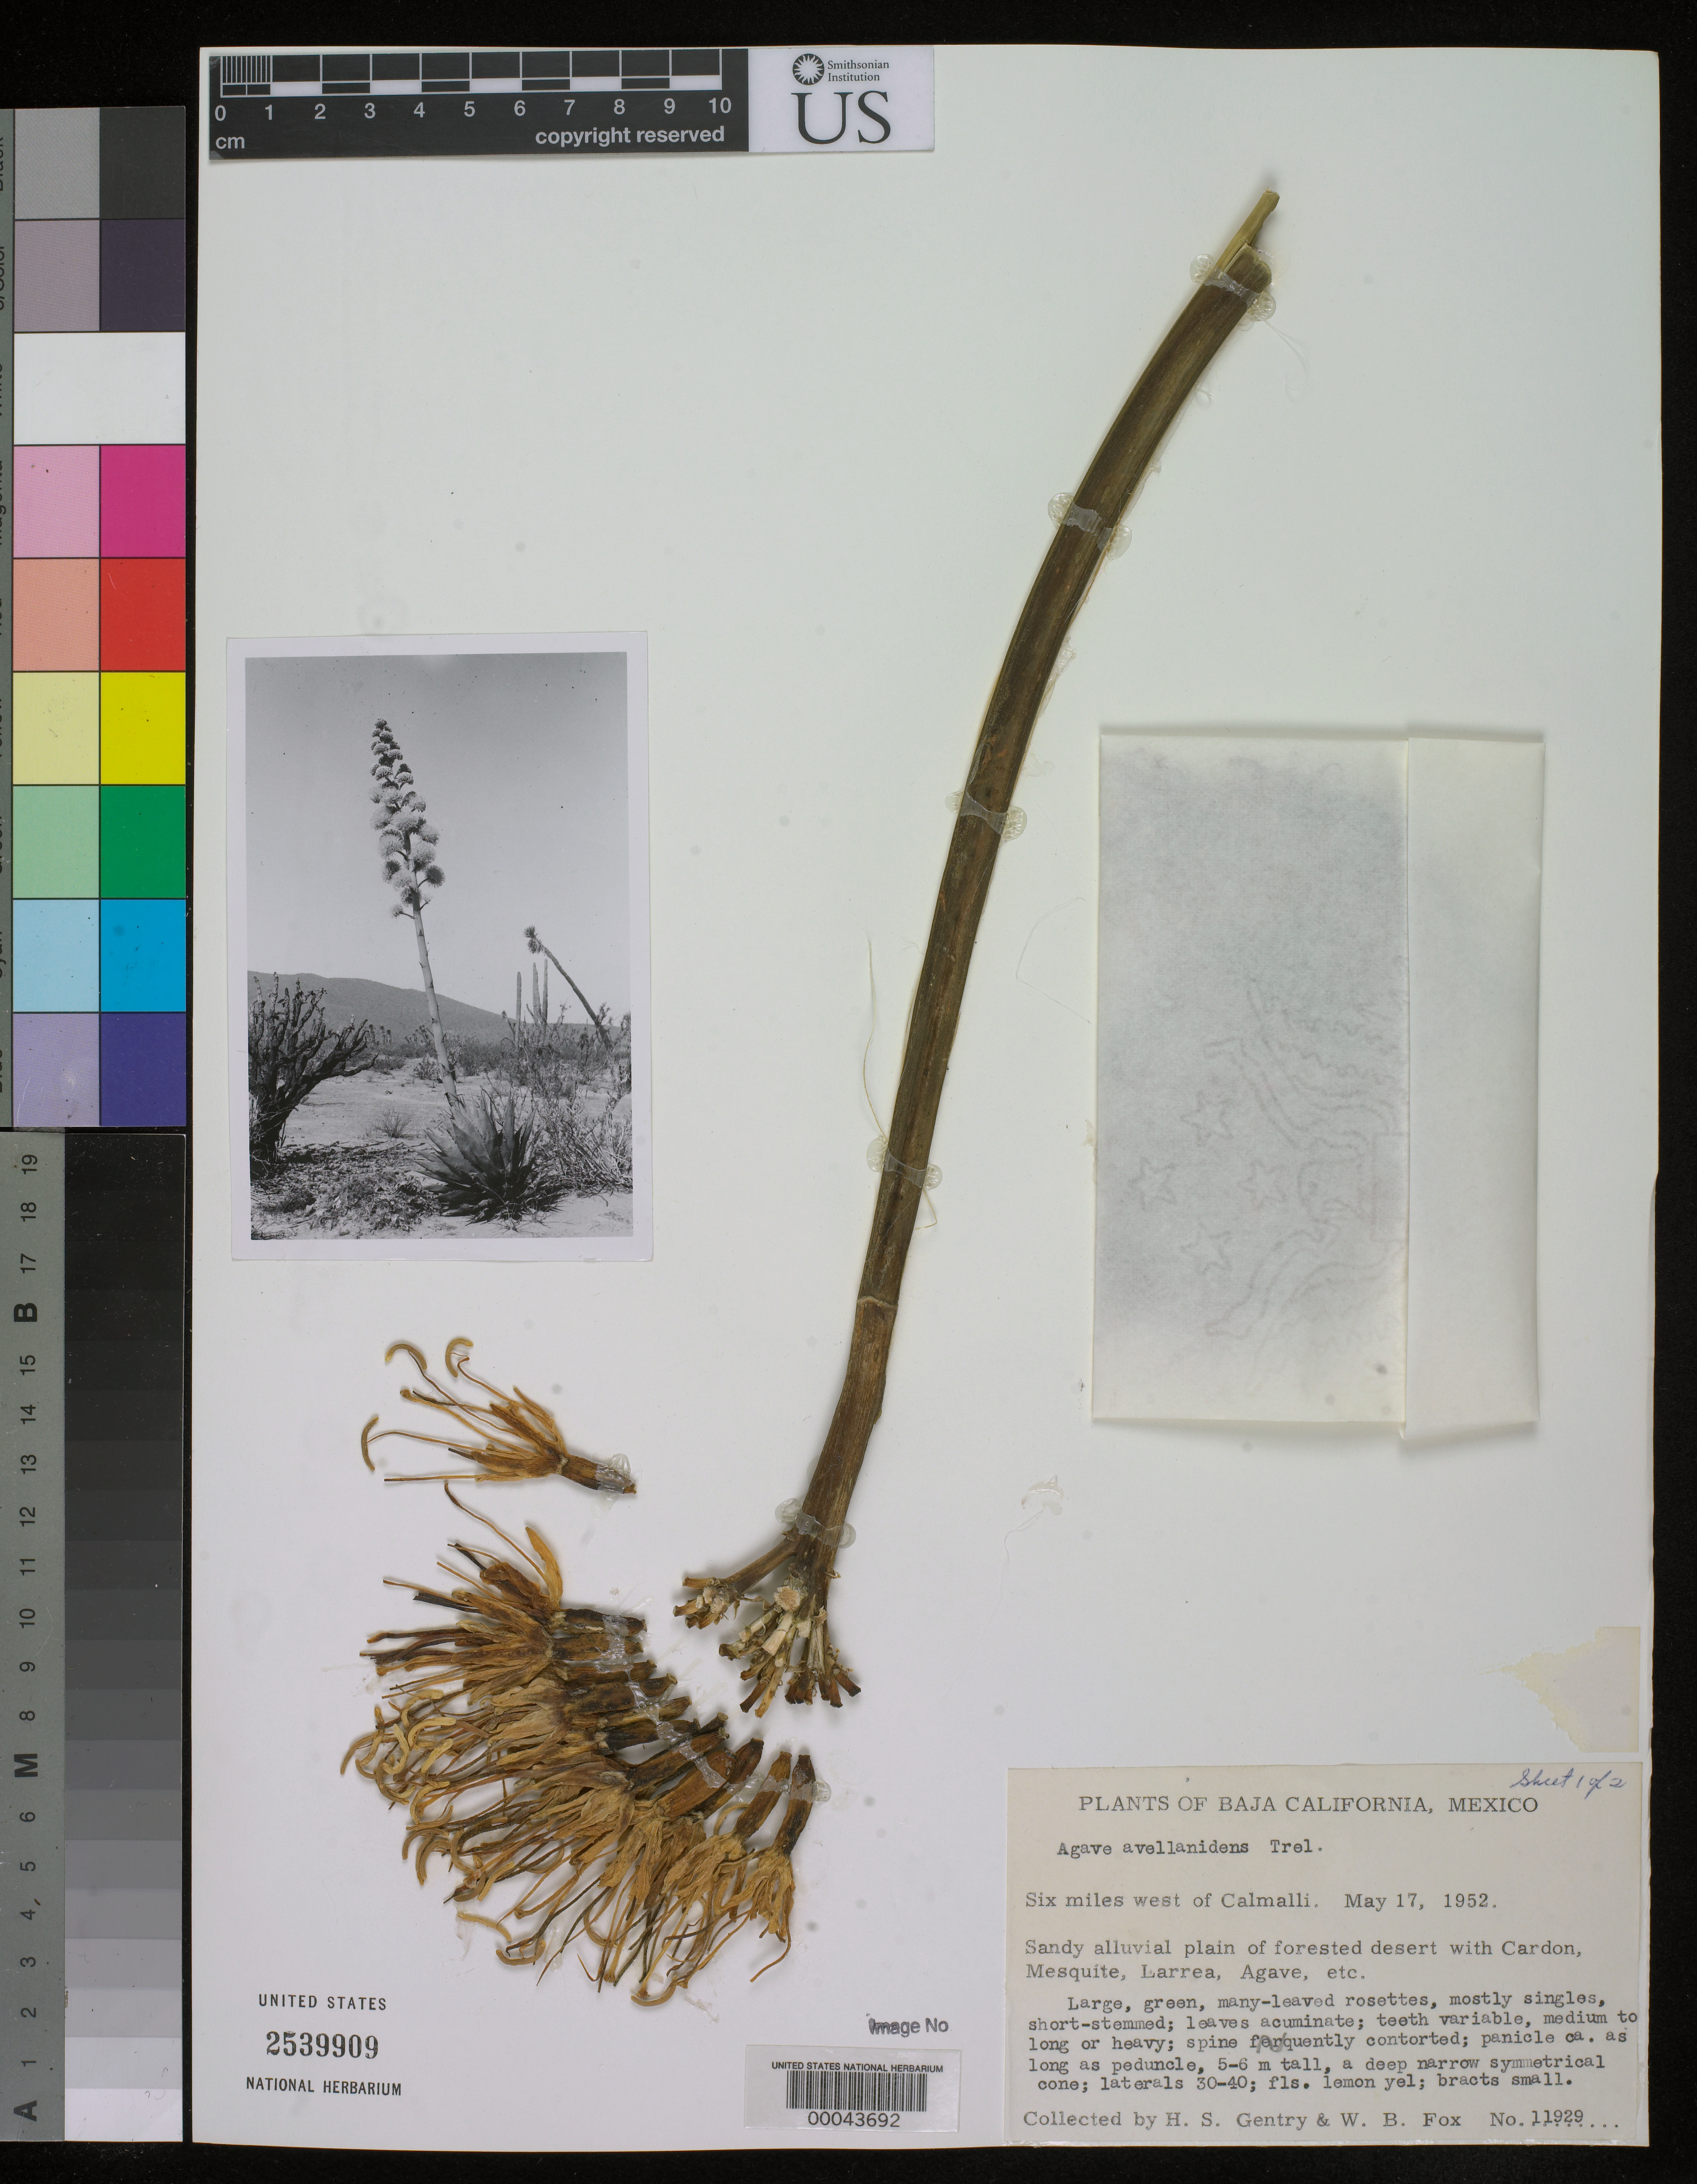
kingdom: Plantae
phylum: Tracheophyta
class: Liliopsida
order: Asparagales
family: Asparagaceae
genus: Agave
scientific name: Agave avellanidens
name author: Trel.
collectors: H. S. Gentry & W. B. Fox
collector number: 11929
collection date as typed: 17 May 1952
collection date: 1952-05-17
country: Mexico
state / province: Baja California Sur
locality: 6 mi W of Calmalli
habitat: Sandy alluvial plain of forested desert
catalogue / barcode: US 2539909